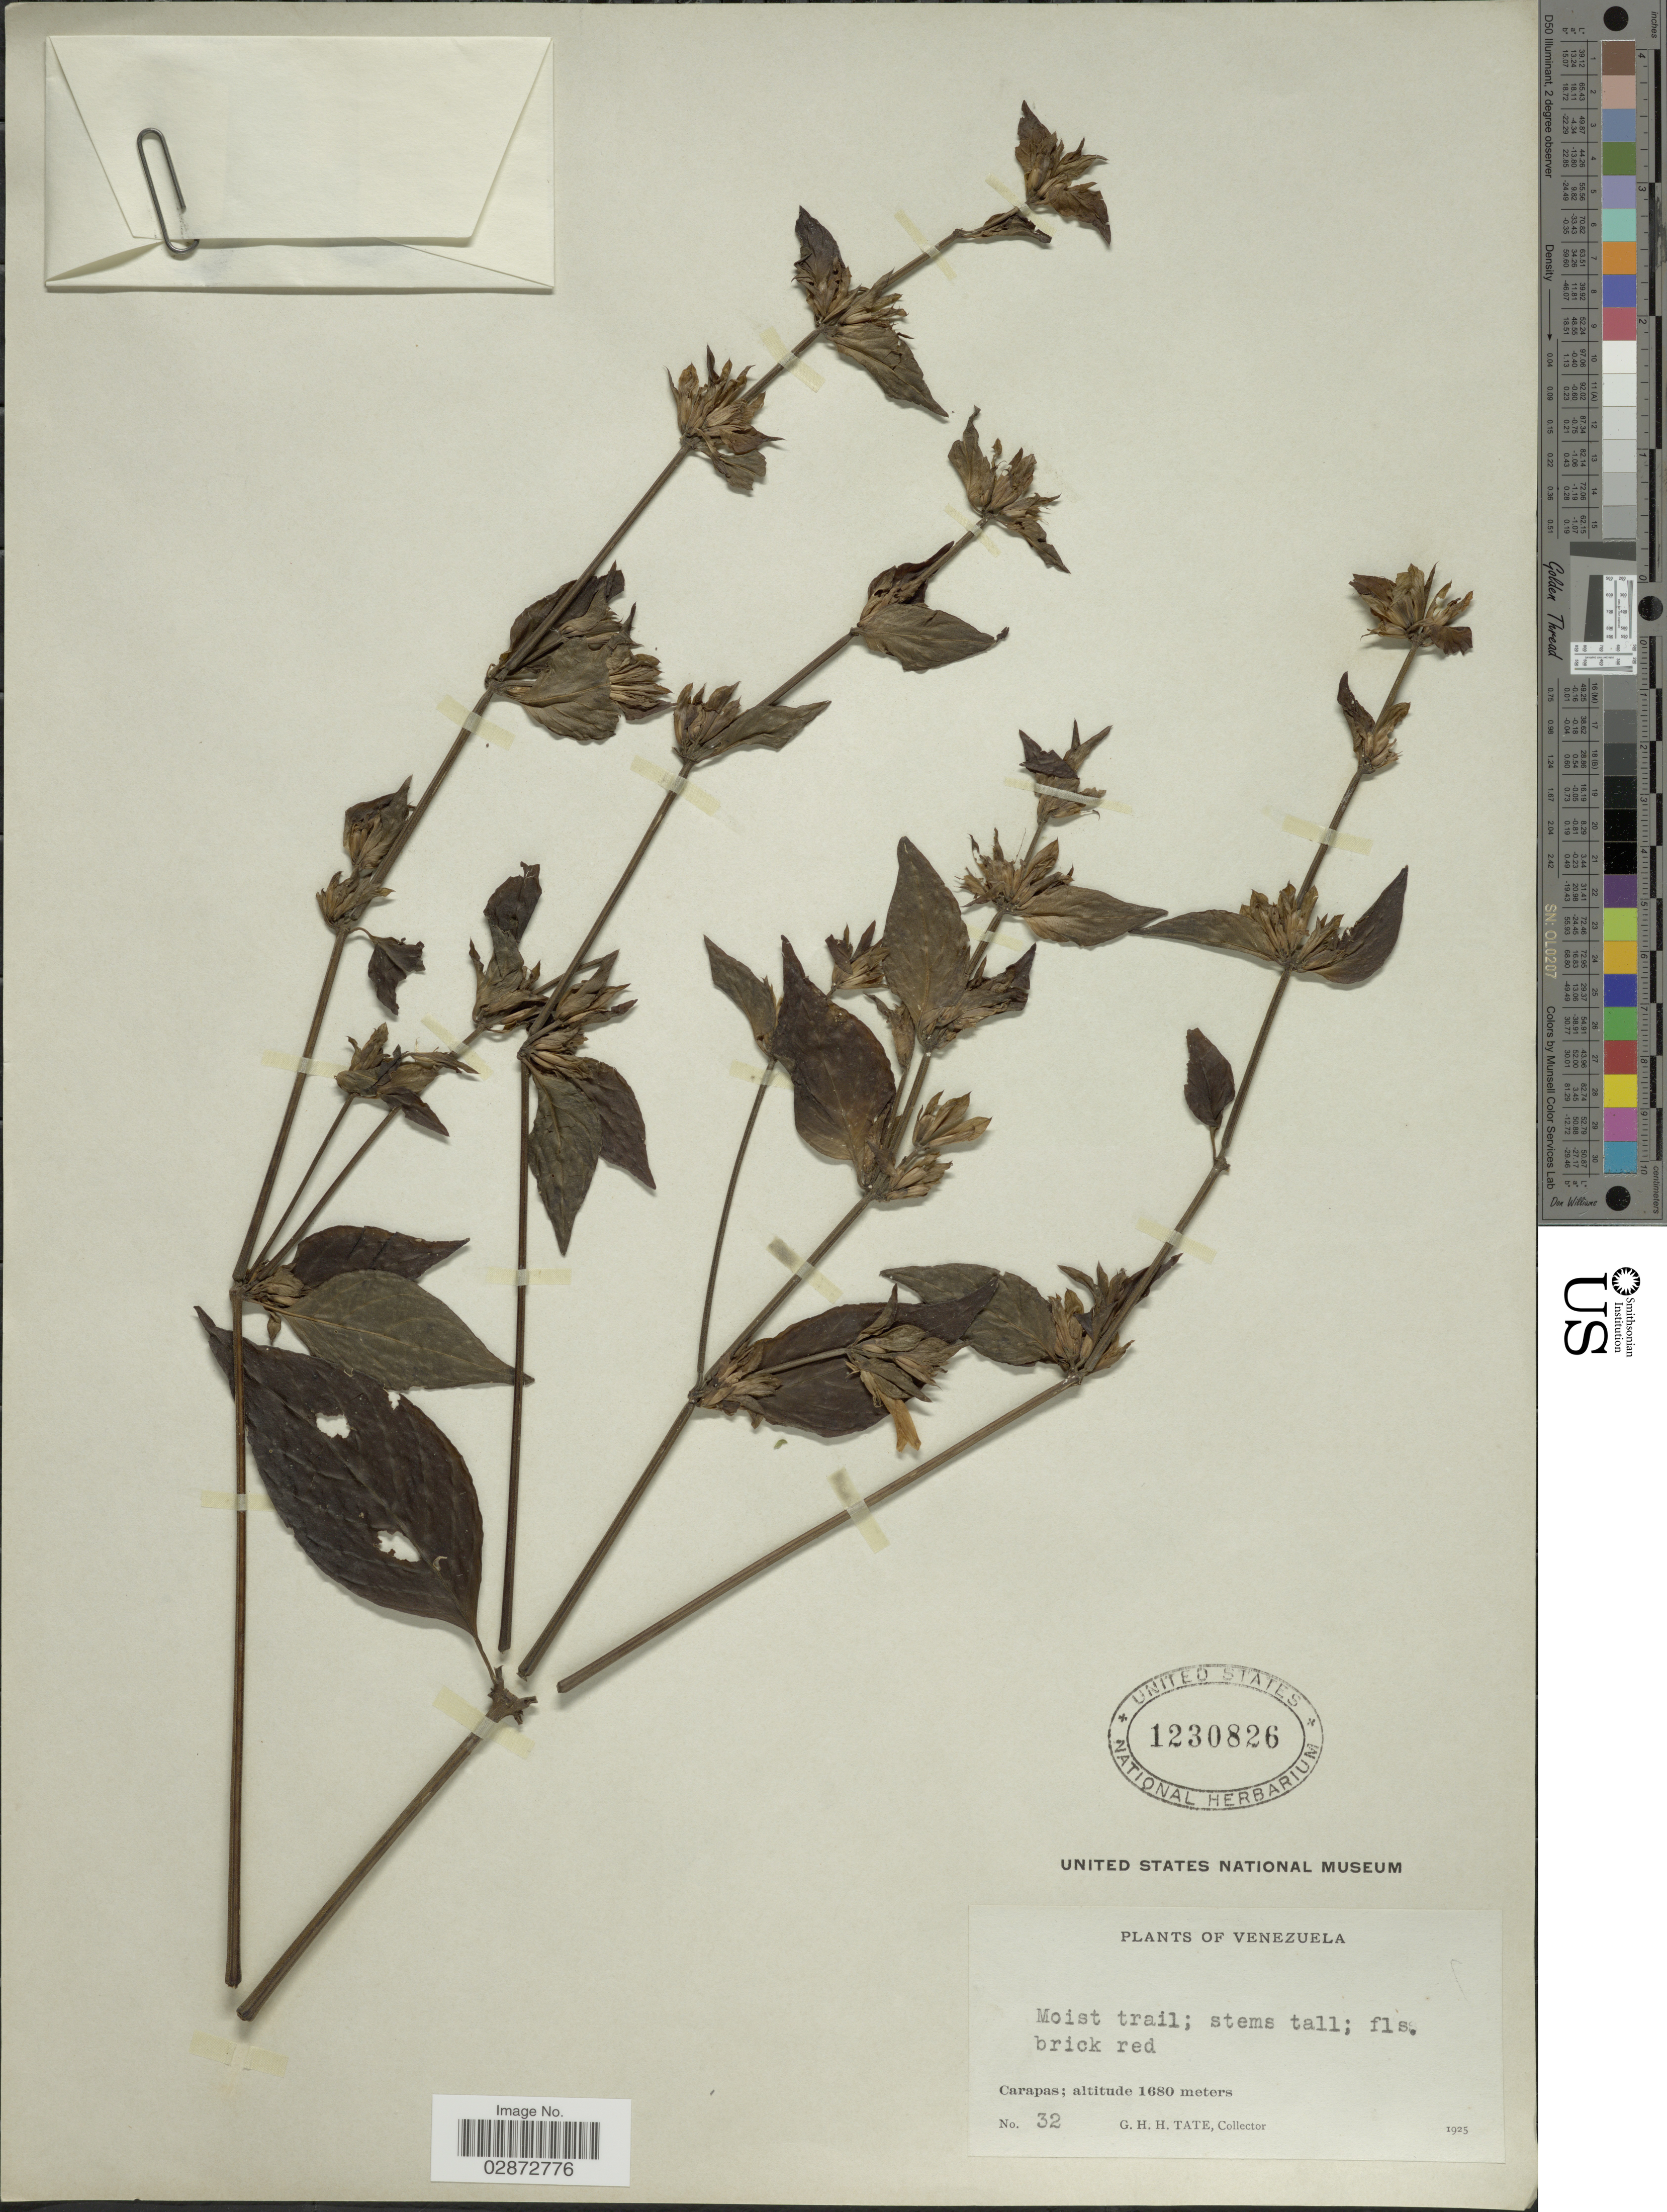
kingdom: Plantae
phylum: Tracheophyta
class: Magnoliopsida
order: Lamiales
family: Acanthaceae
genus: Dicliptera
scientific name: Dicliptera sp.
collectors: G. Tate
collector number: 32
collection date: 1925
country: Venezuela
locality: Carapas.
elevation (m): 1680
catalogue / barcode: US 1230826